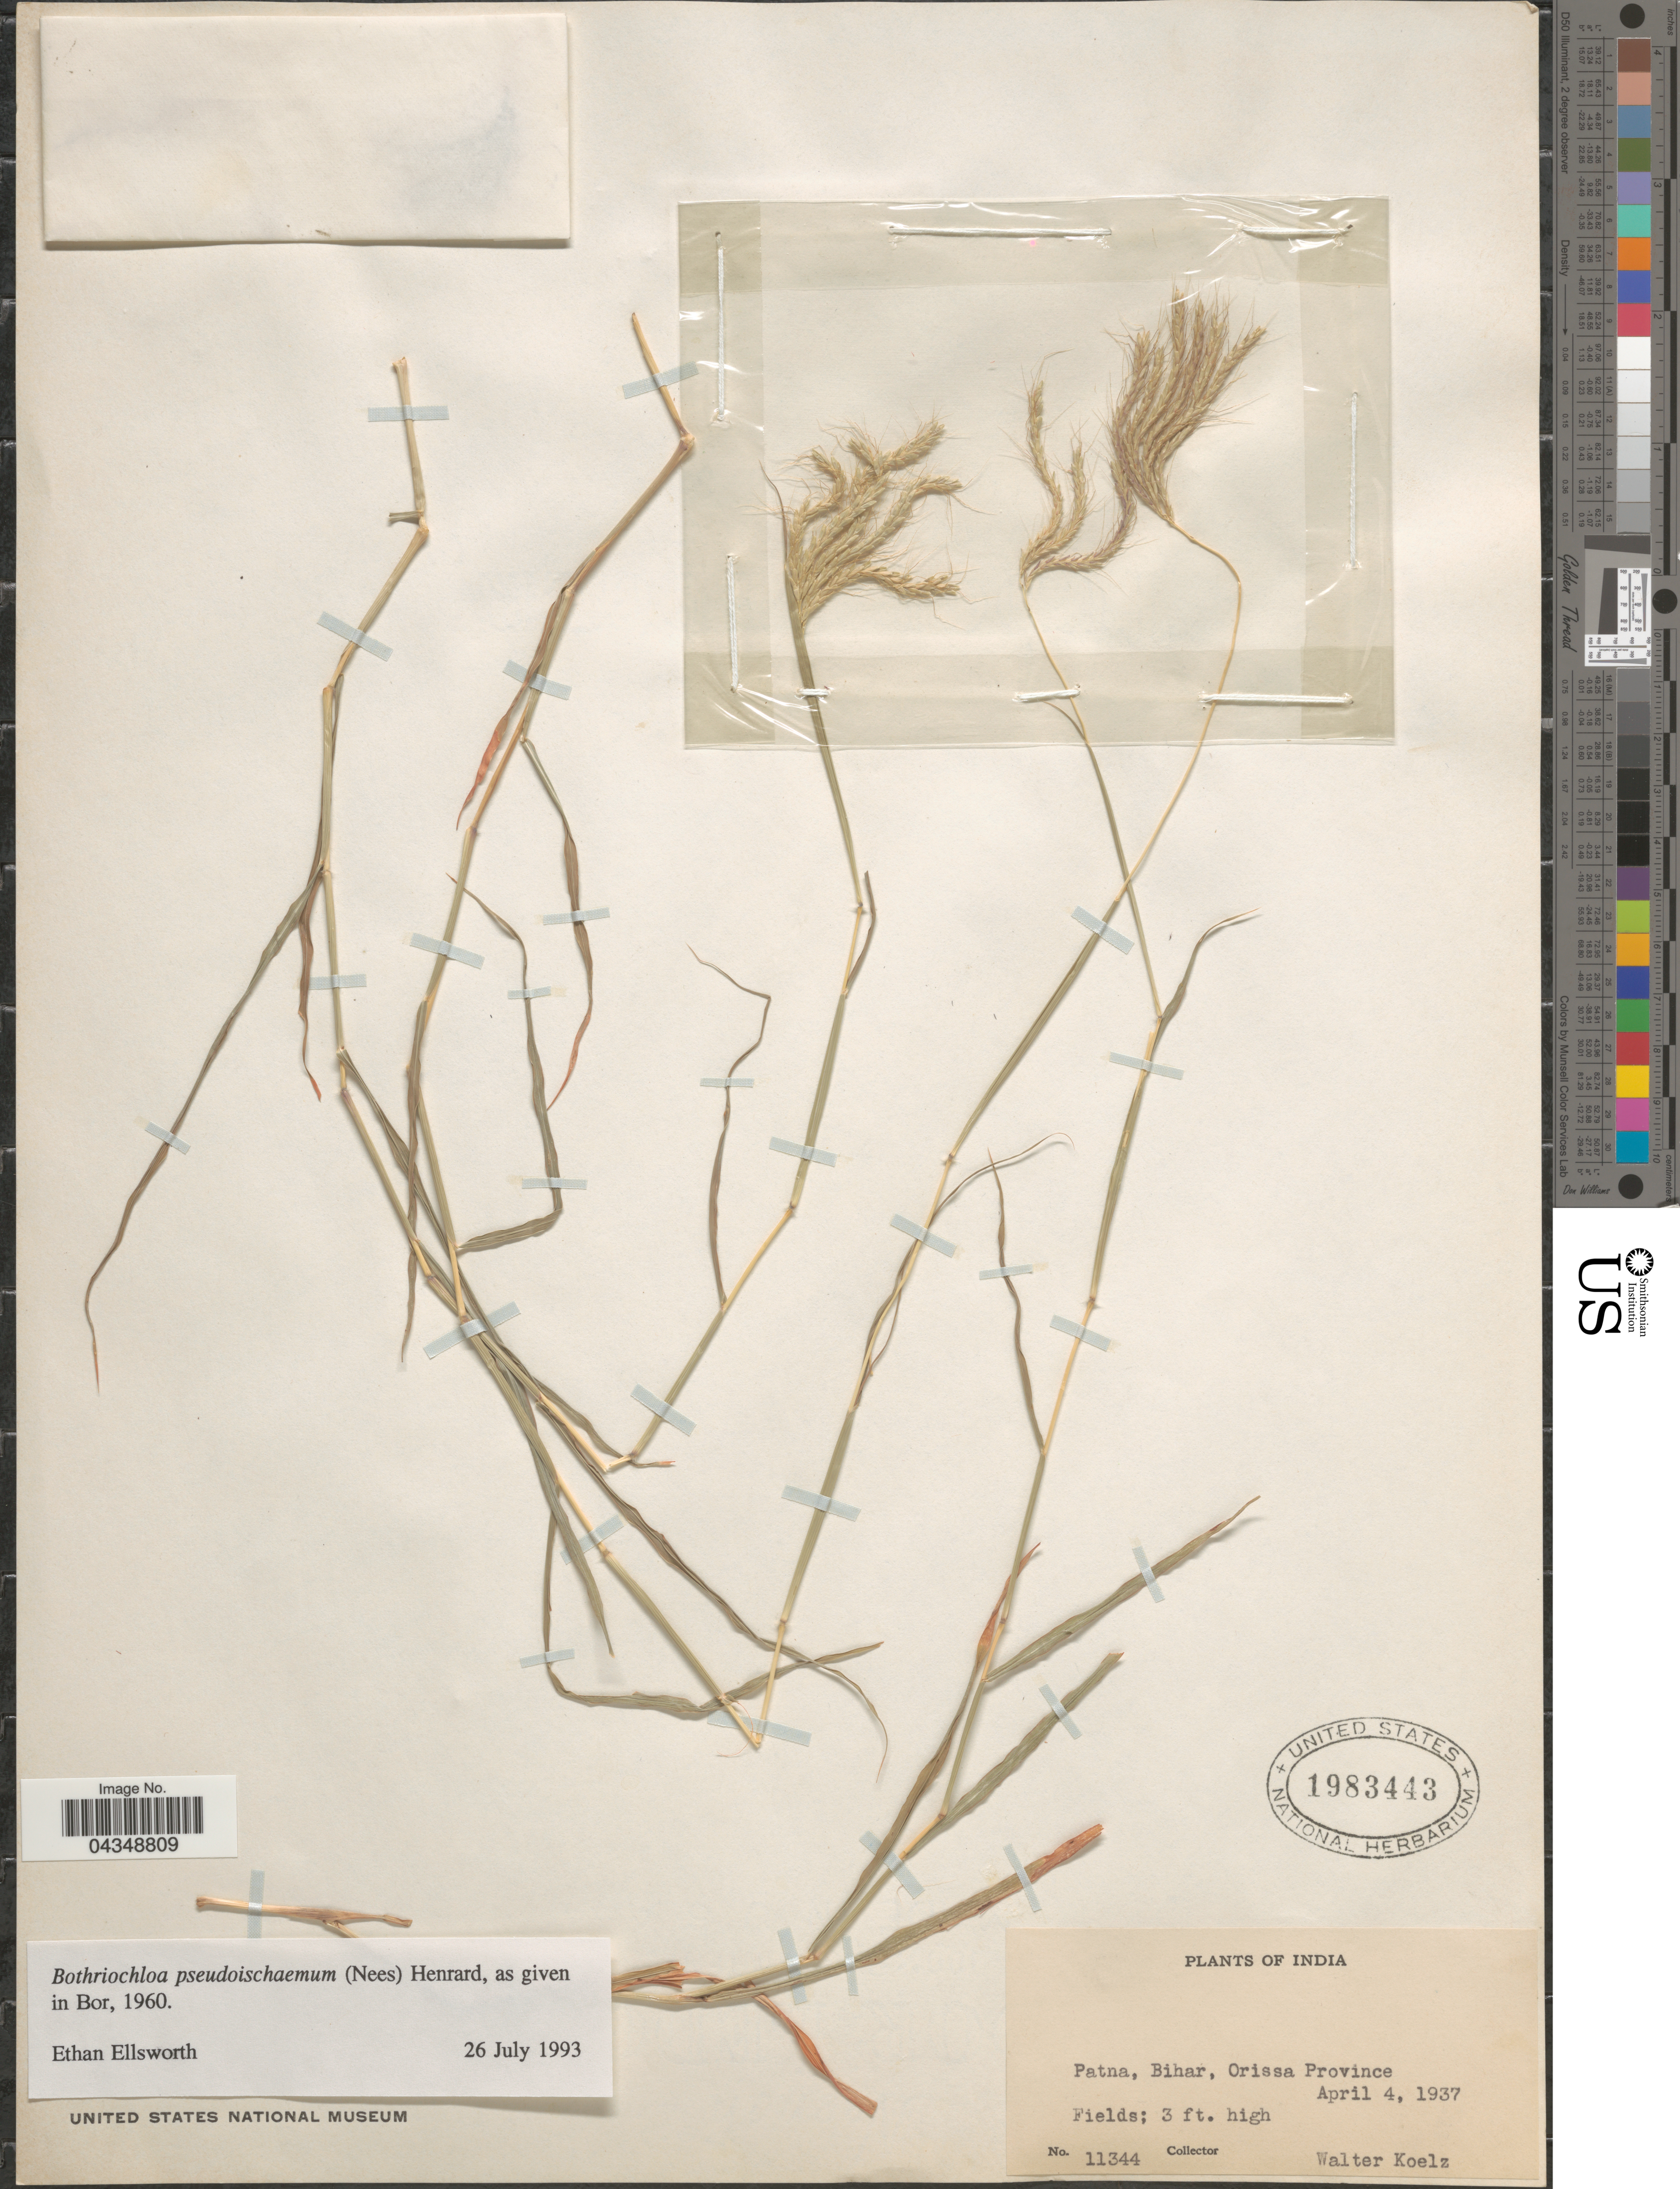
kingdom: Plantae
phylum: Tracheophyta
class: Liliopsida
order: Poales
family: Poaceae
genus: Bothriochloa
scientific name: Bothriochloa pseudoischaemum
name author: (Nees) Henr.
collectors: W. N. Koelz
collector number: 11344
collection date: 1937-04-04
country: India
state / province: Orissa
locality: Patna, Bihar.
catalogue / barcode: US 1983443